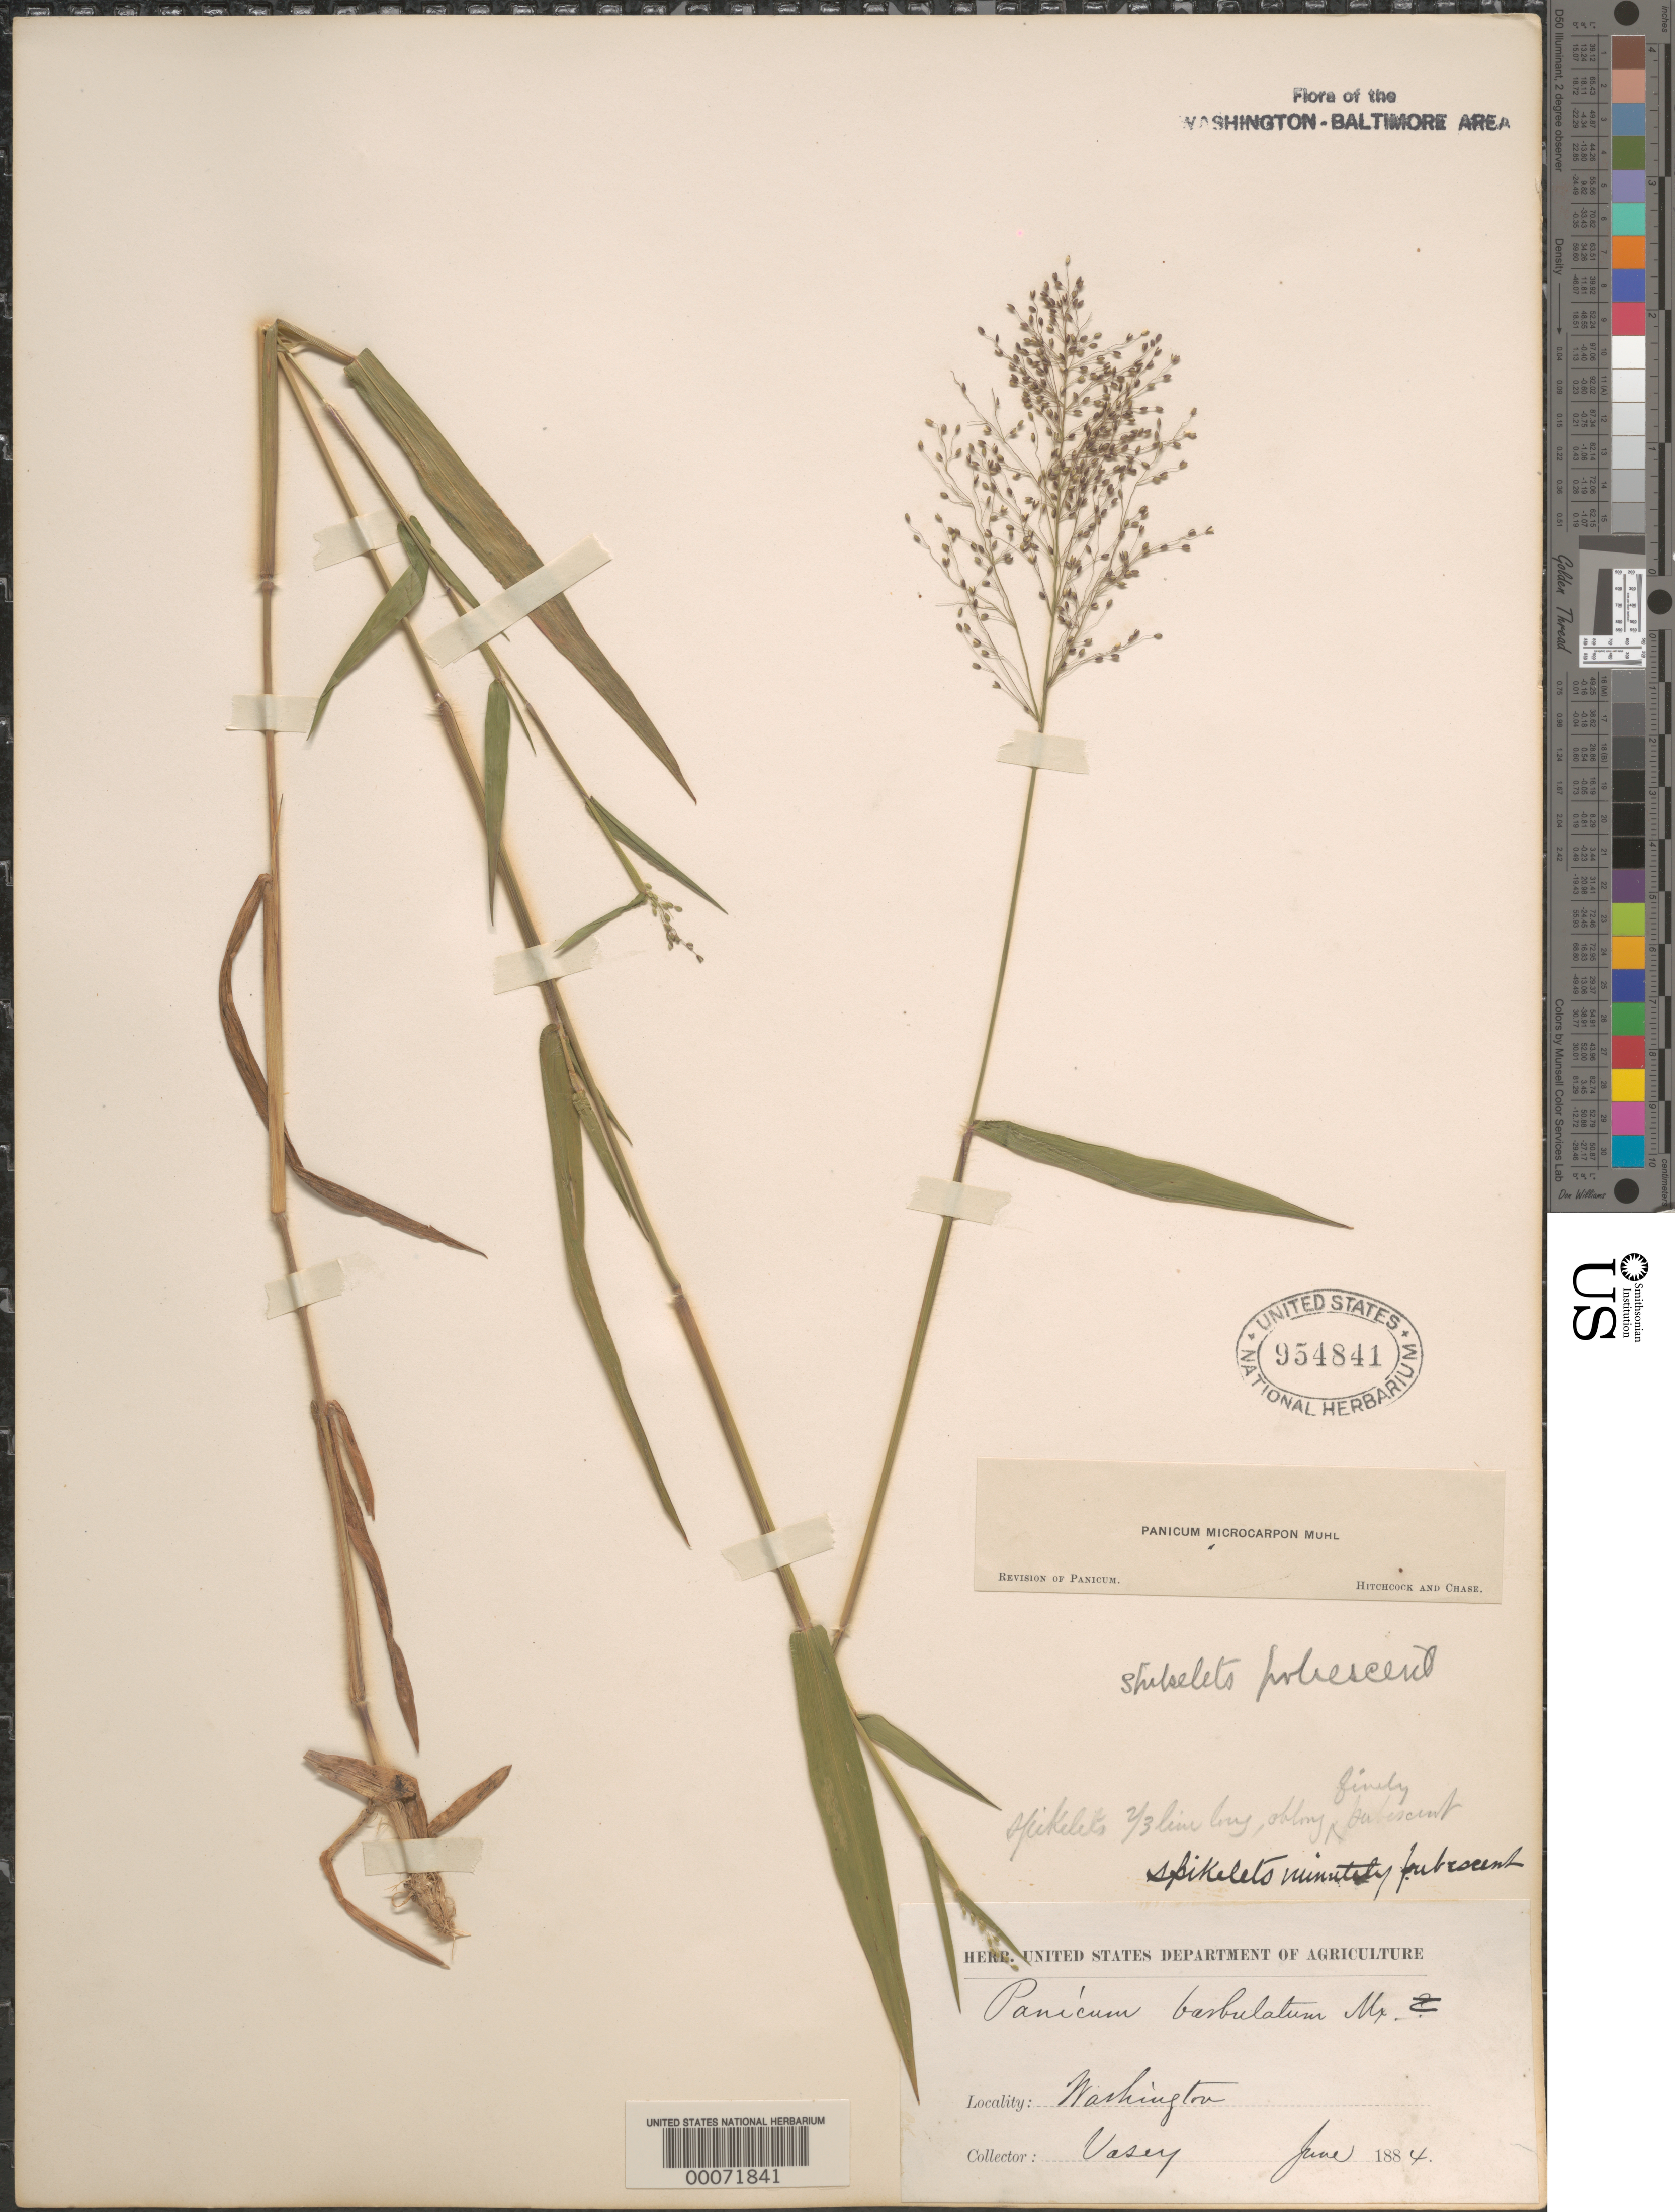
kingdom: Plantae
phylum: Tracheophyta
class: Liliopsida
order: Poales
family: Poaceae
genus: Dichanthelium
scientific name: Dichanthelium dichotomum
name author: (L.) Gould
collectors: G. Vasey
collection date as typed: Jun 1884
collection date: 1884-06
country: United States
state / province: District of Columbia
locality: Washington DC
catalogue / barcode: US 954841